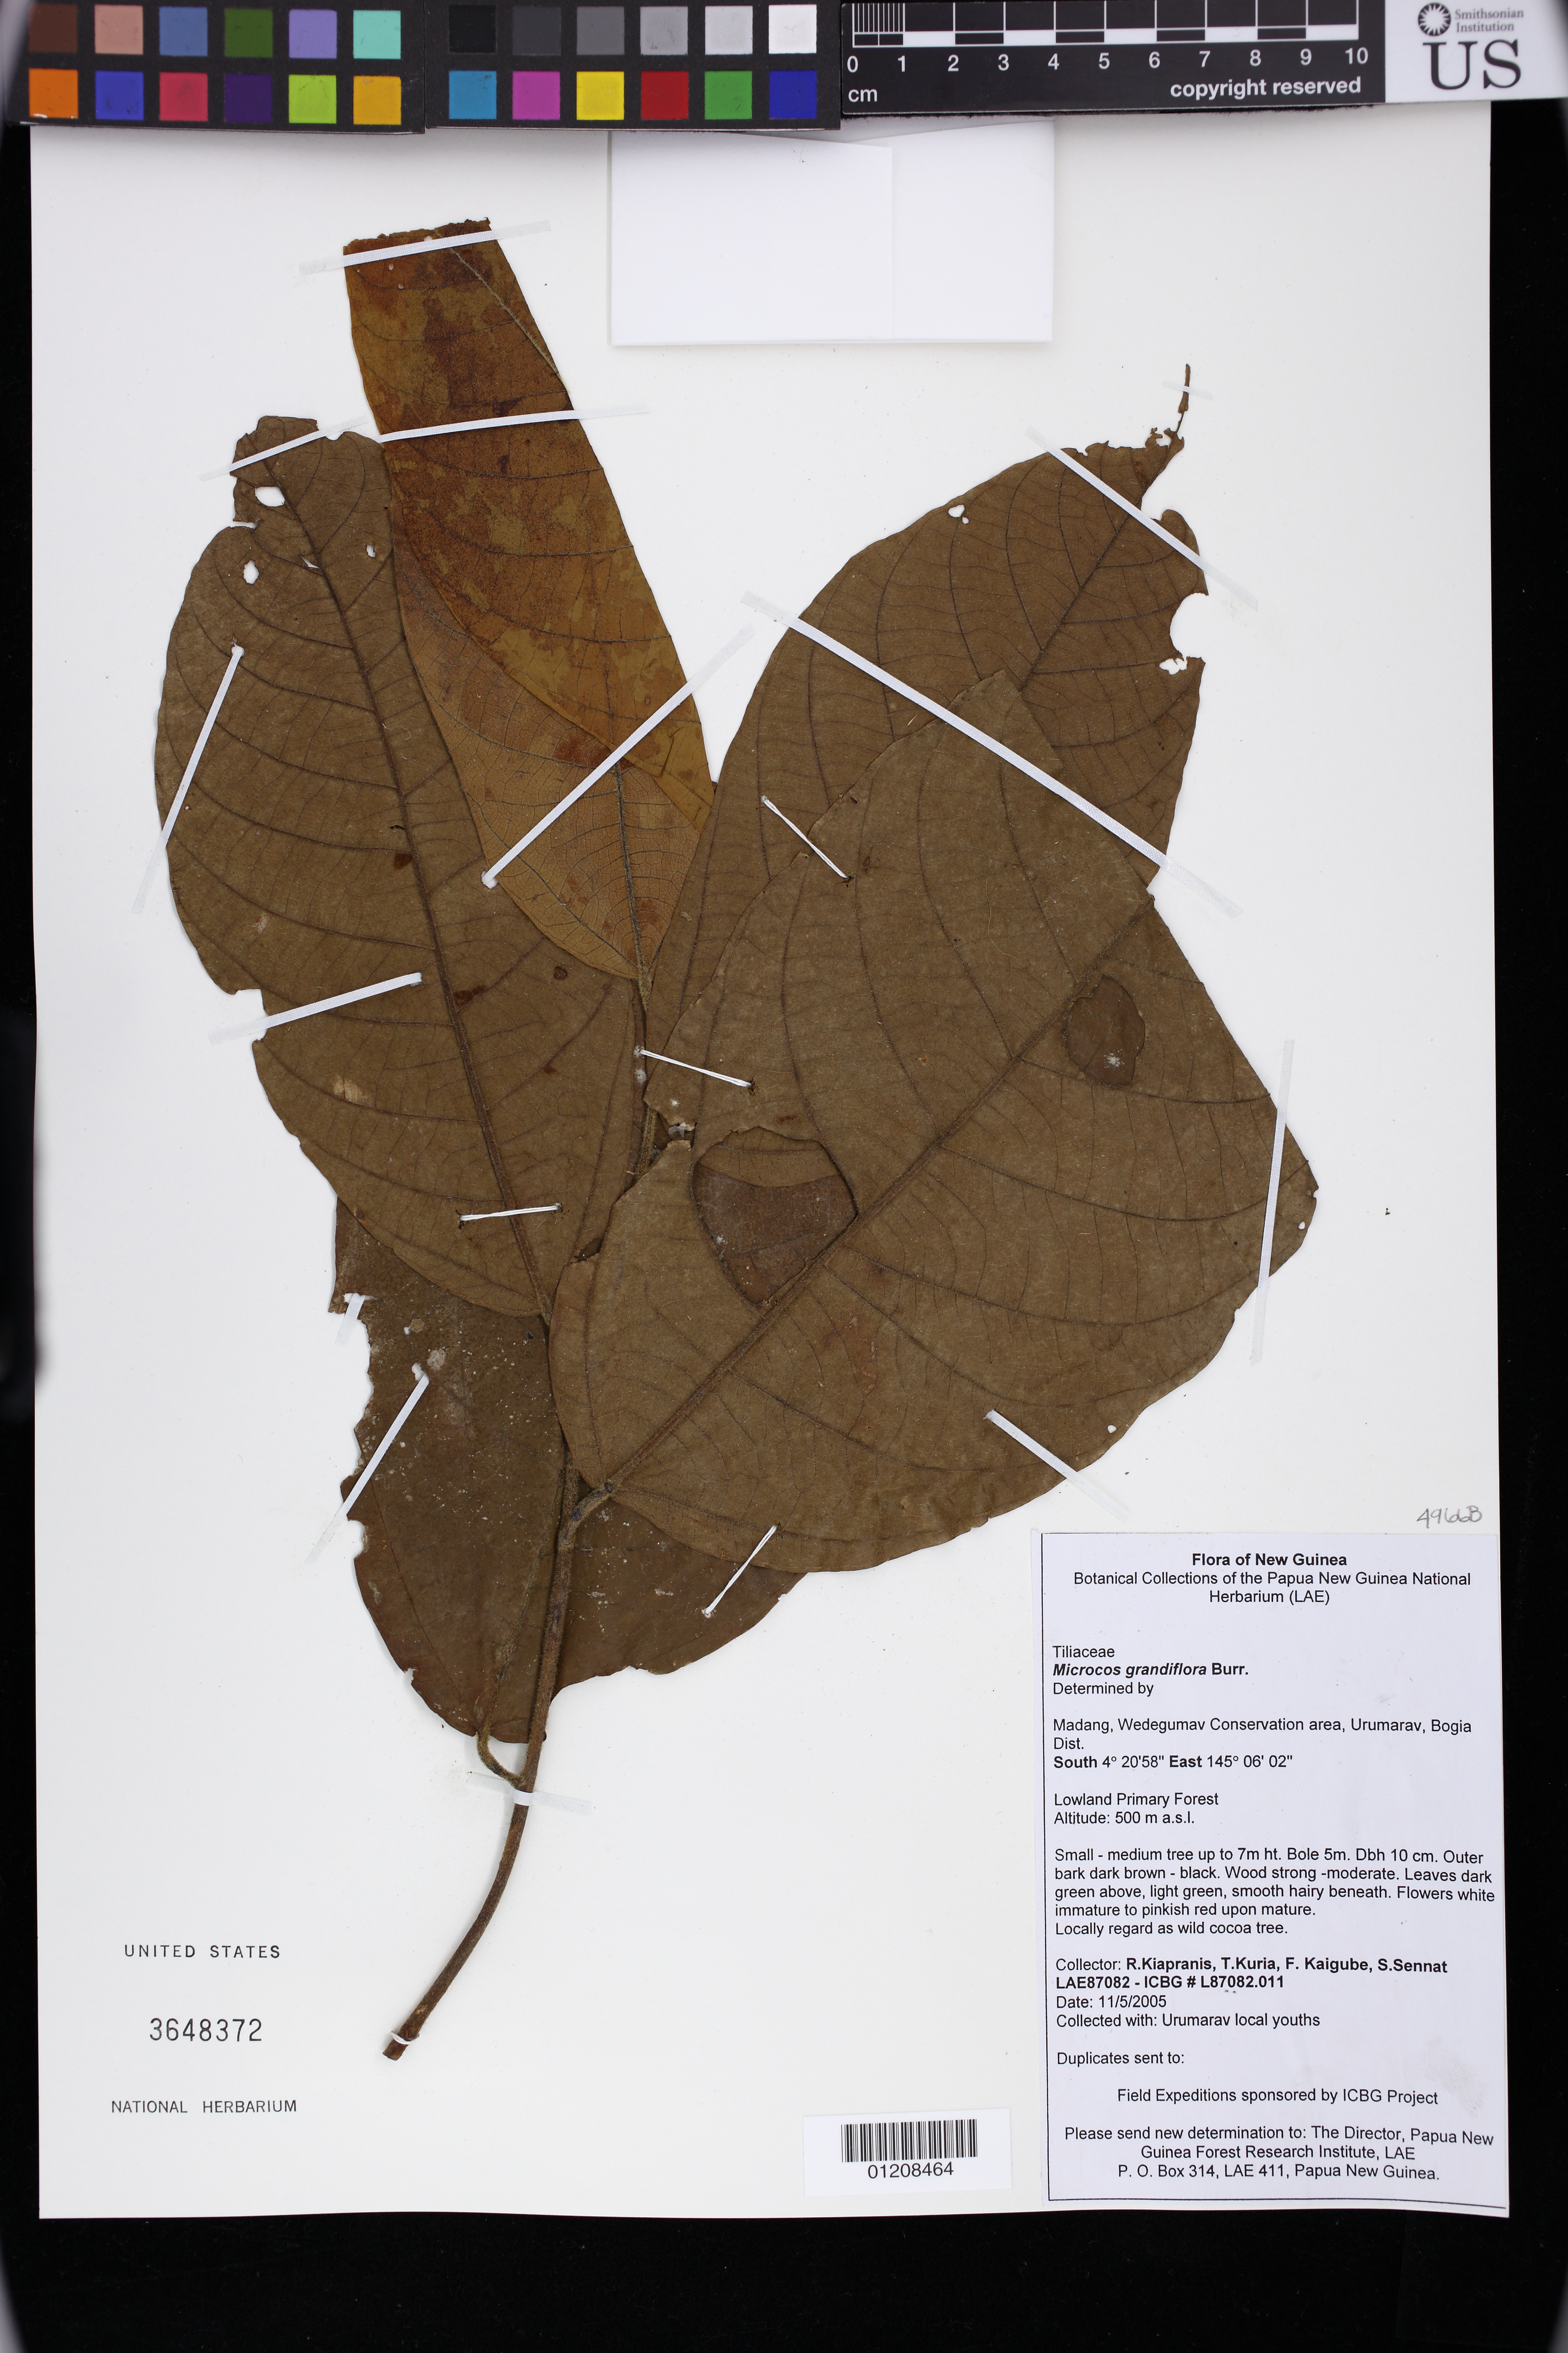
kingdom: Plantae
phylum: Tracheophyta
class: Magnoliopsida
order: Malvales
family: Malvaceae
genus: Microcos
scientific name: Microcos grandiflora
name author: Burret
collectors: R. Kiapranis, T. Kuria, J. Kaigube & G. Sennat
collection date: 2005-11-05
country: Papua New Guinea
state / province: Madang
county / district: Bogia District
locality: Wedegumav Conservation area, Urumarav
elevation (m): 500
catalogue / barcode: US 3648372